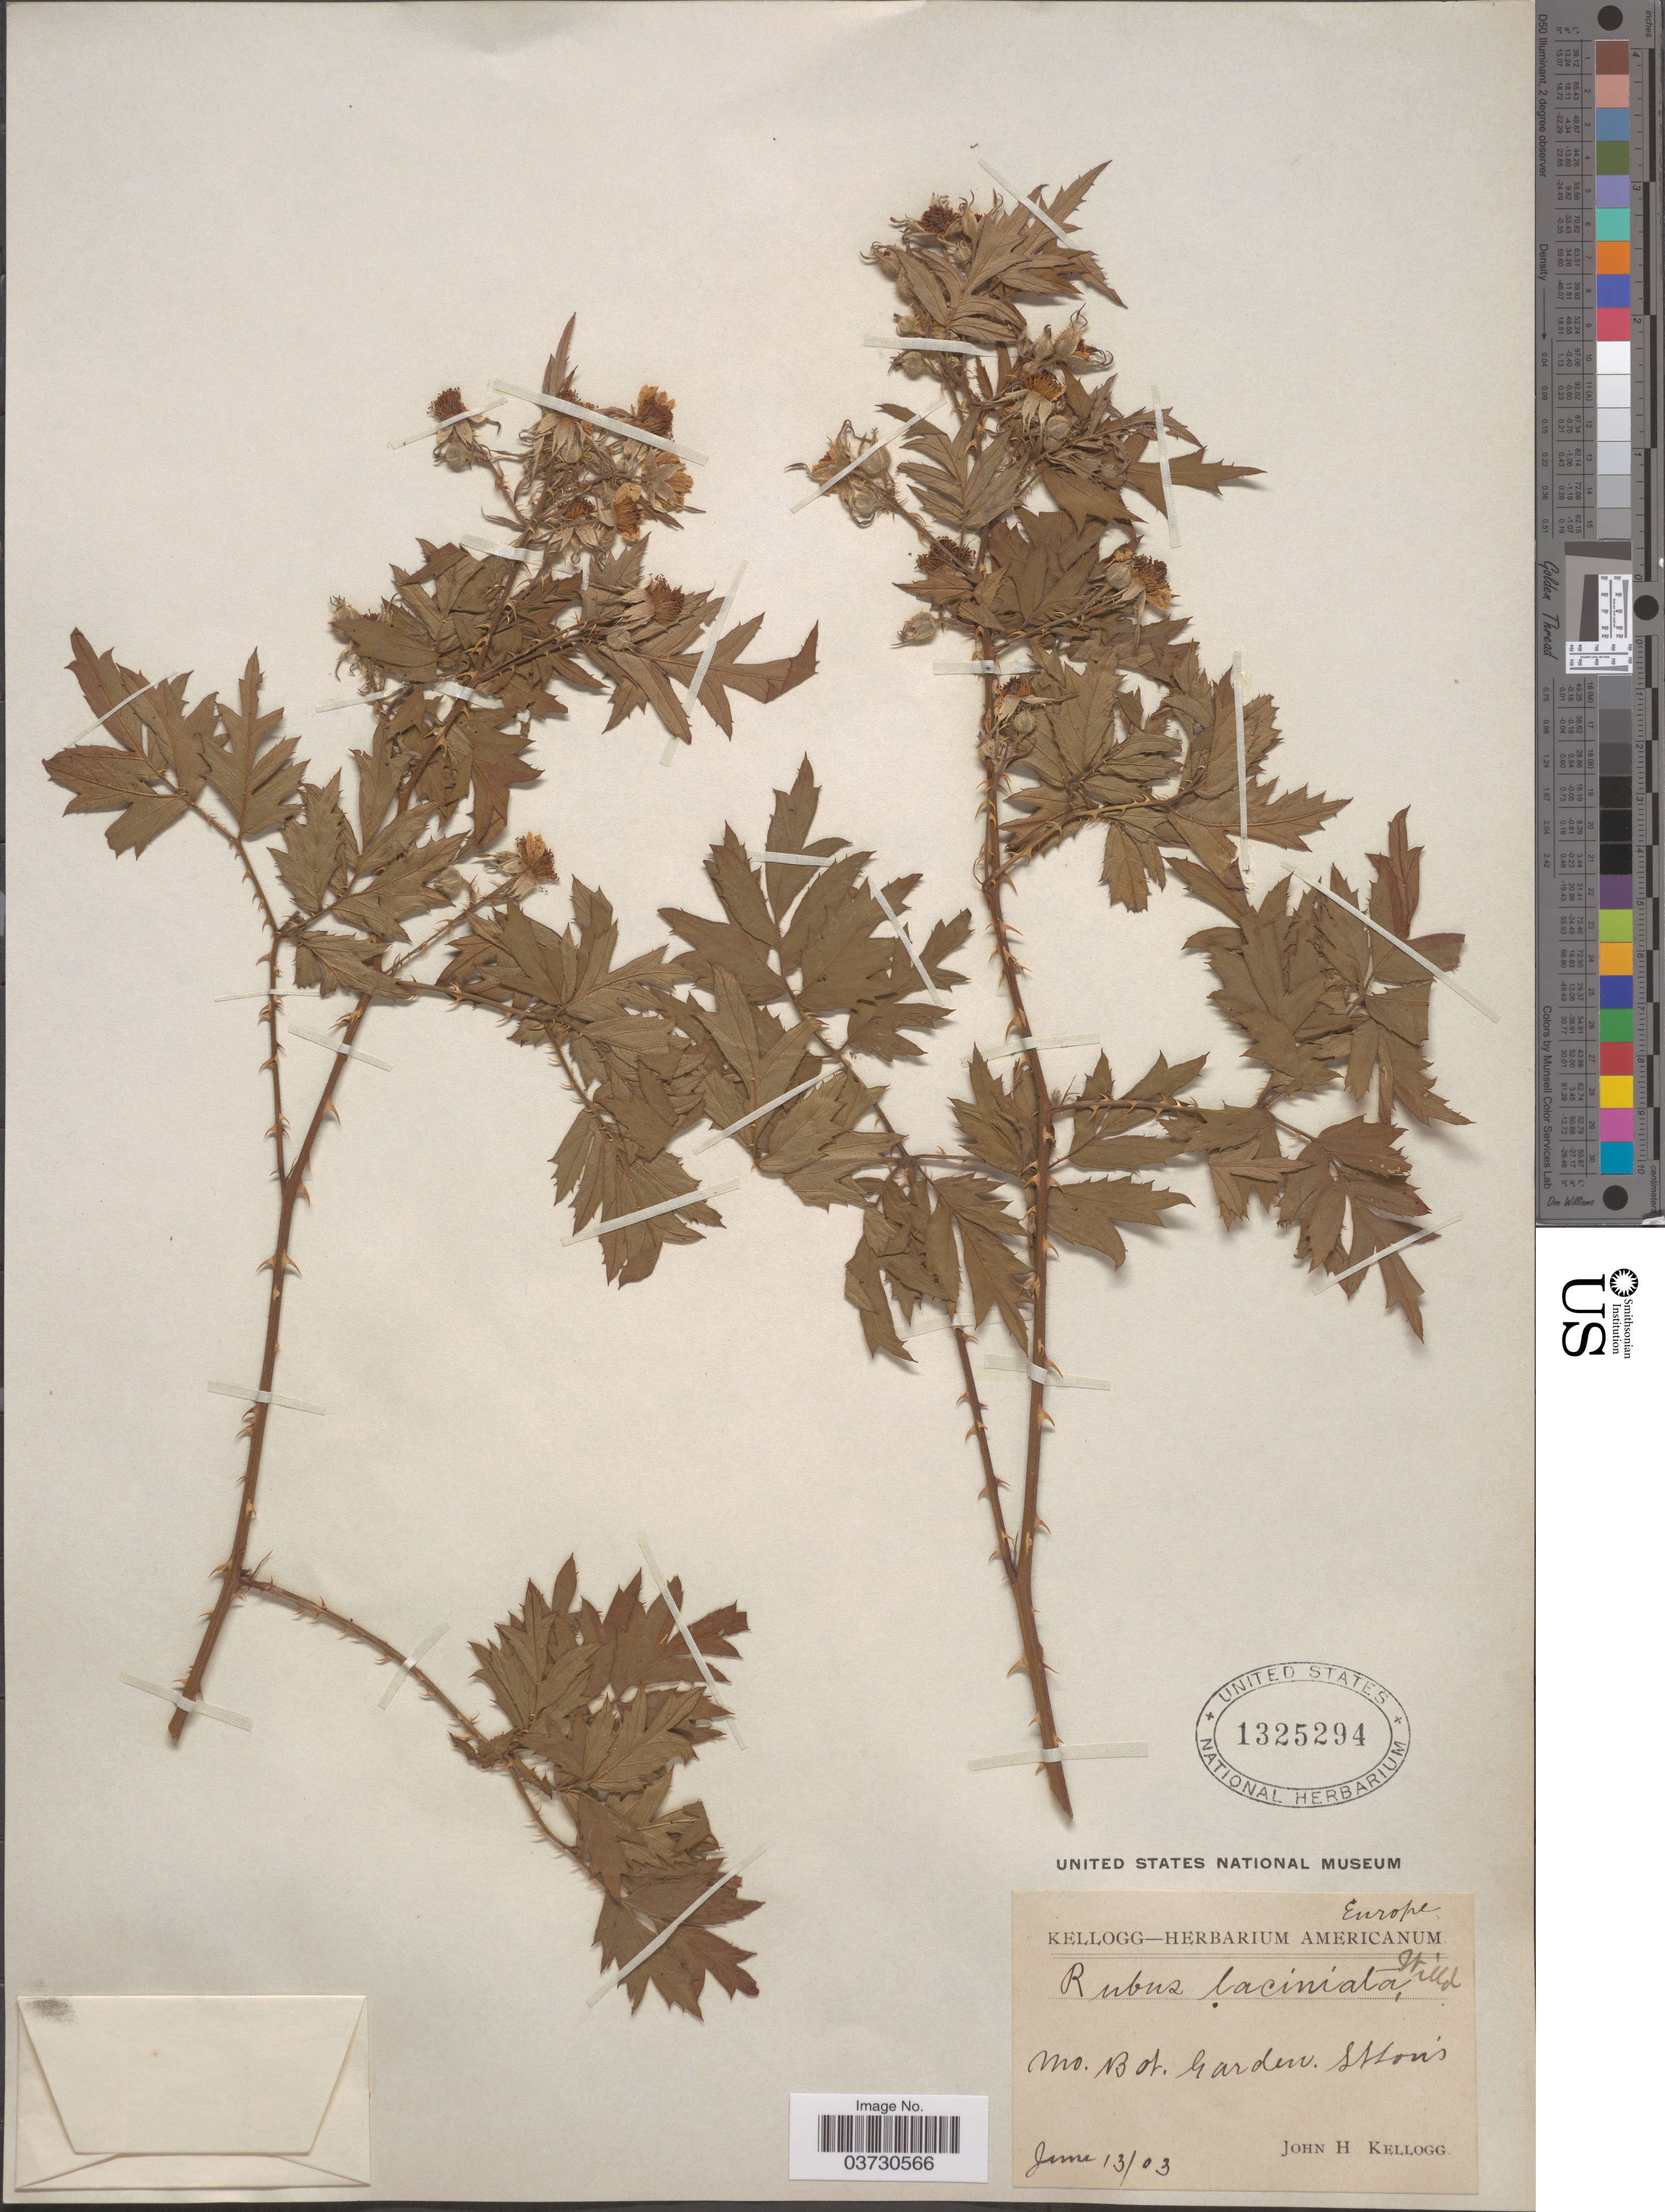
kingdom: Plantae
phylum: Tracheophyta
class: Magnoliopsida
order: Rosales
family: Rosaceae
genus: Rubus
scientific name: Rubus laciniatus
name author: Willd.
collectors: J. H. Kellogg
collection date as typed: Transcribed d/m/y: 13/6/3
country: United States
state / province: Missouri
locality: Mo. Bot. Garden. St Louis.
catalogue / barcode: US 1325294